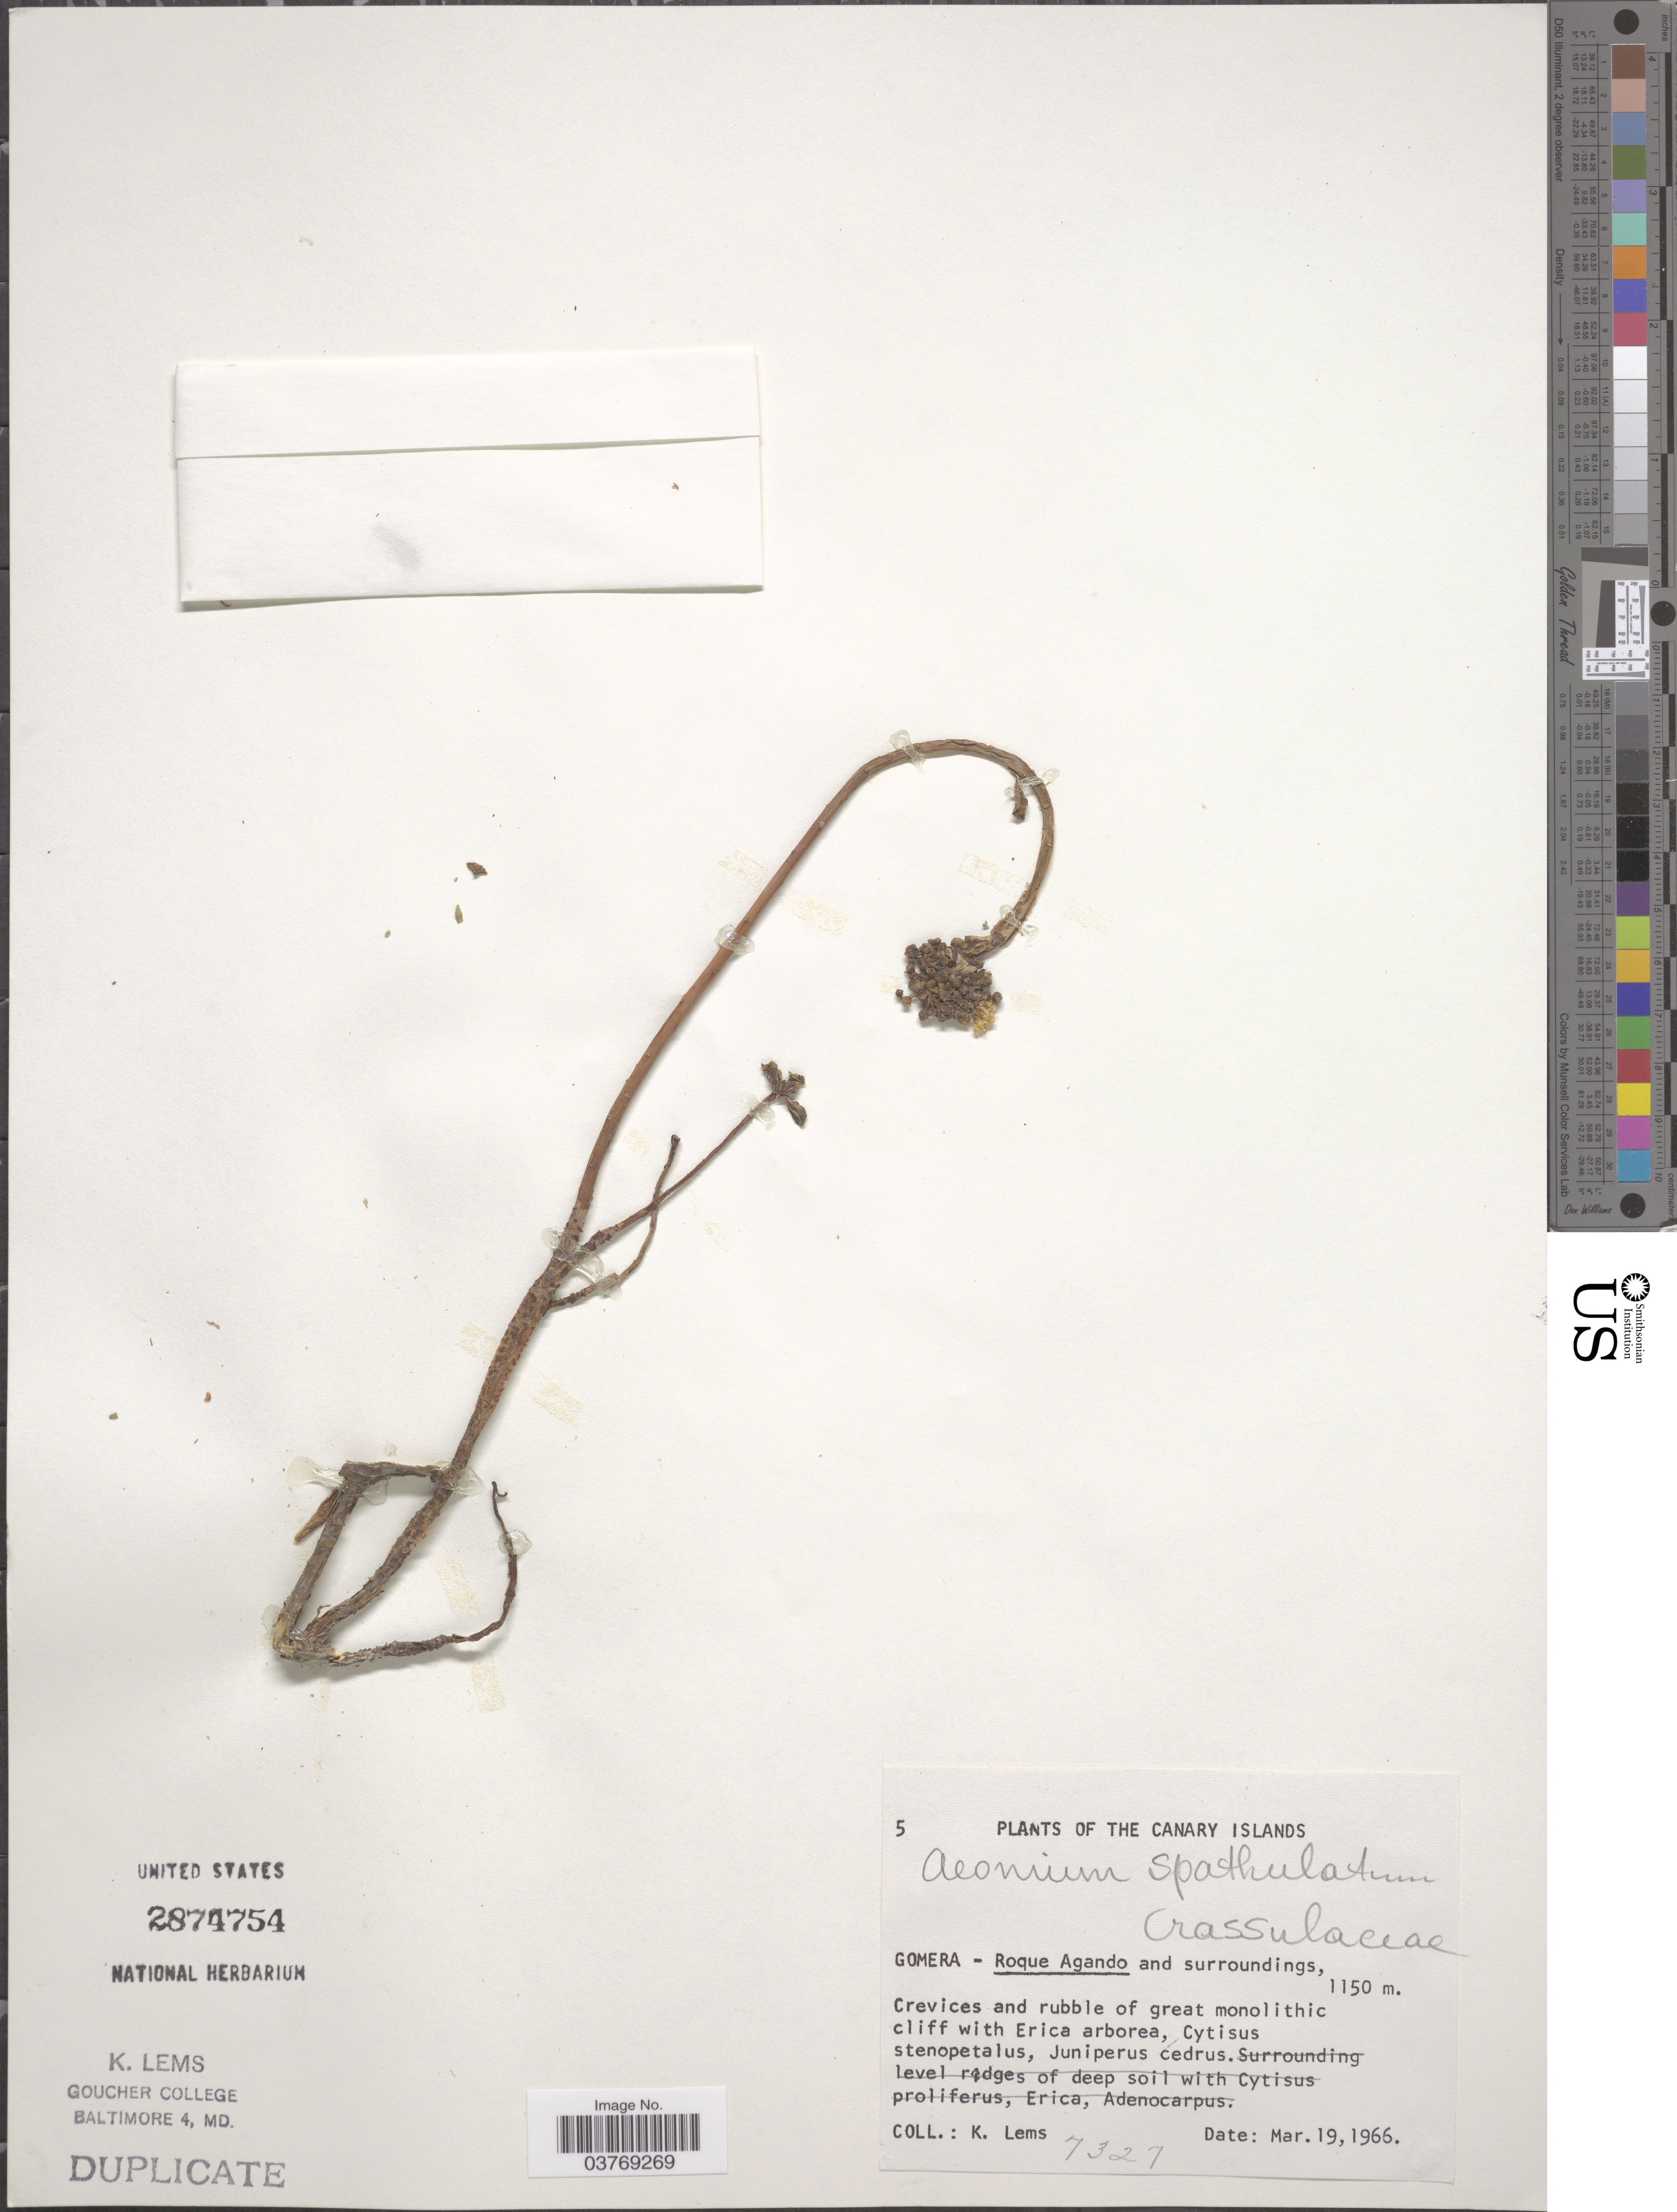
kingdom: Plantae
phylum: Tracheophyta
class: Magnoliopsida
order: Saxifragales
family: Crassulaceae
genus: Aeonium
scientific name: Aeonium spathulatum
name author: (Hornem.) Praeger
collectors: K. Lems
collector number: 7327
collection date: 1966-03-19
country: Spain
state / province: Canarias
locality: The Canary Islands. Gomera - Roque Agando and surroundings.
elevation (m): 1150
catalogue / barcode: US 2874754